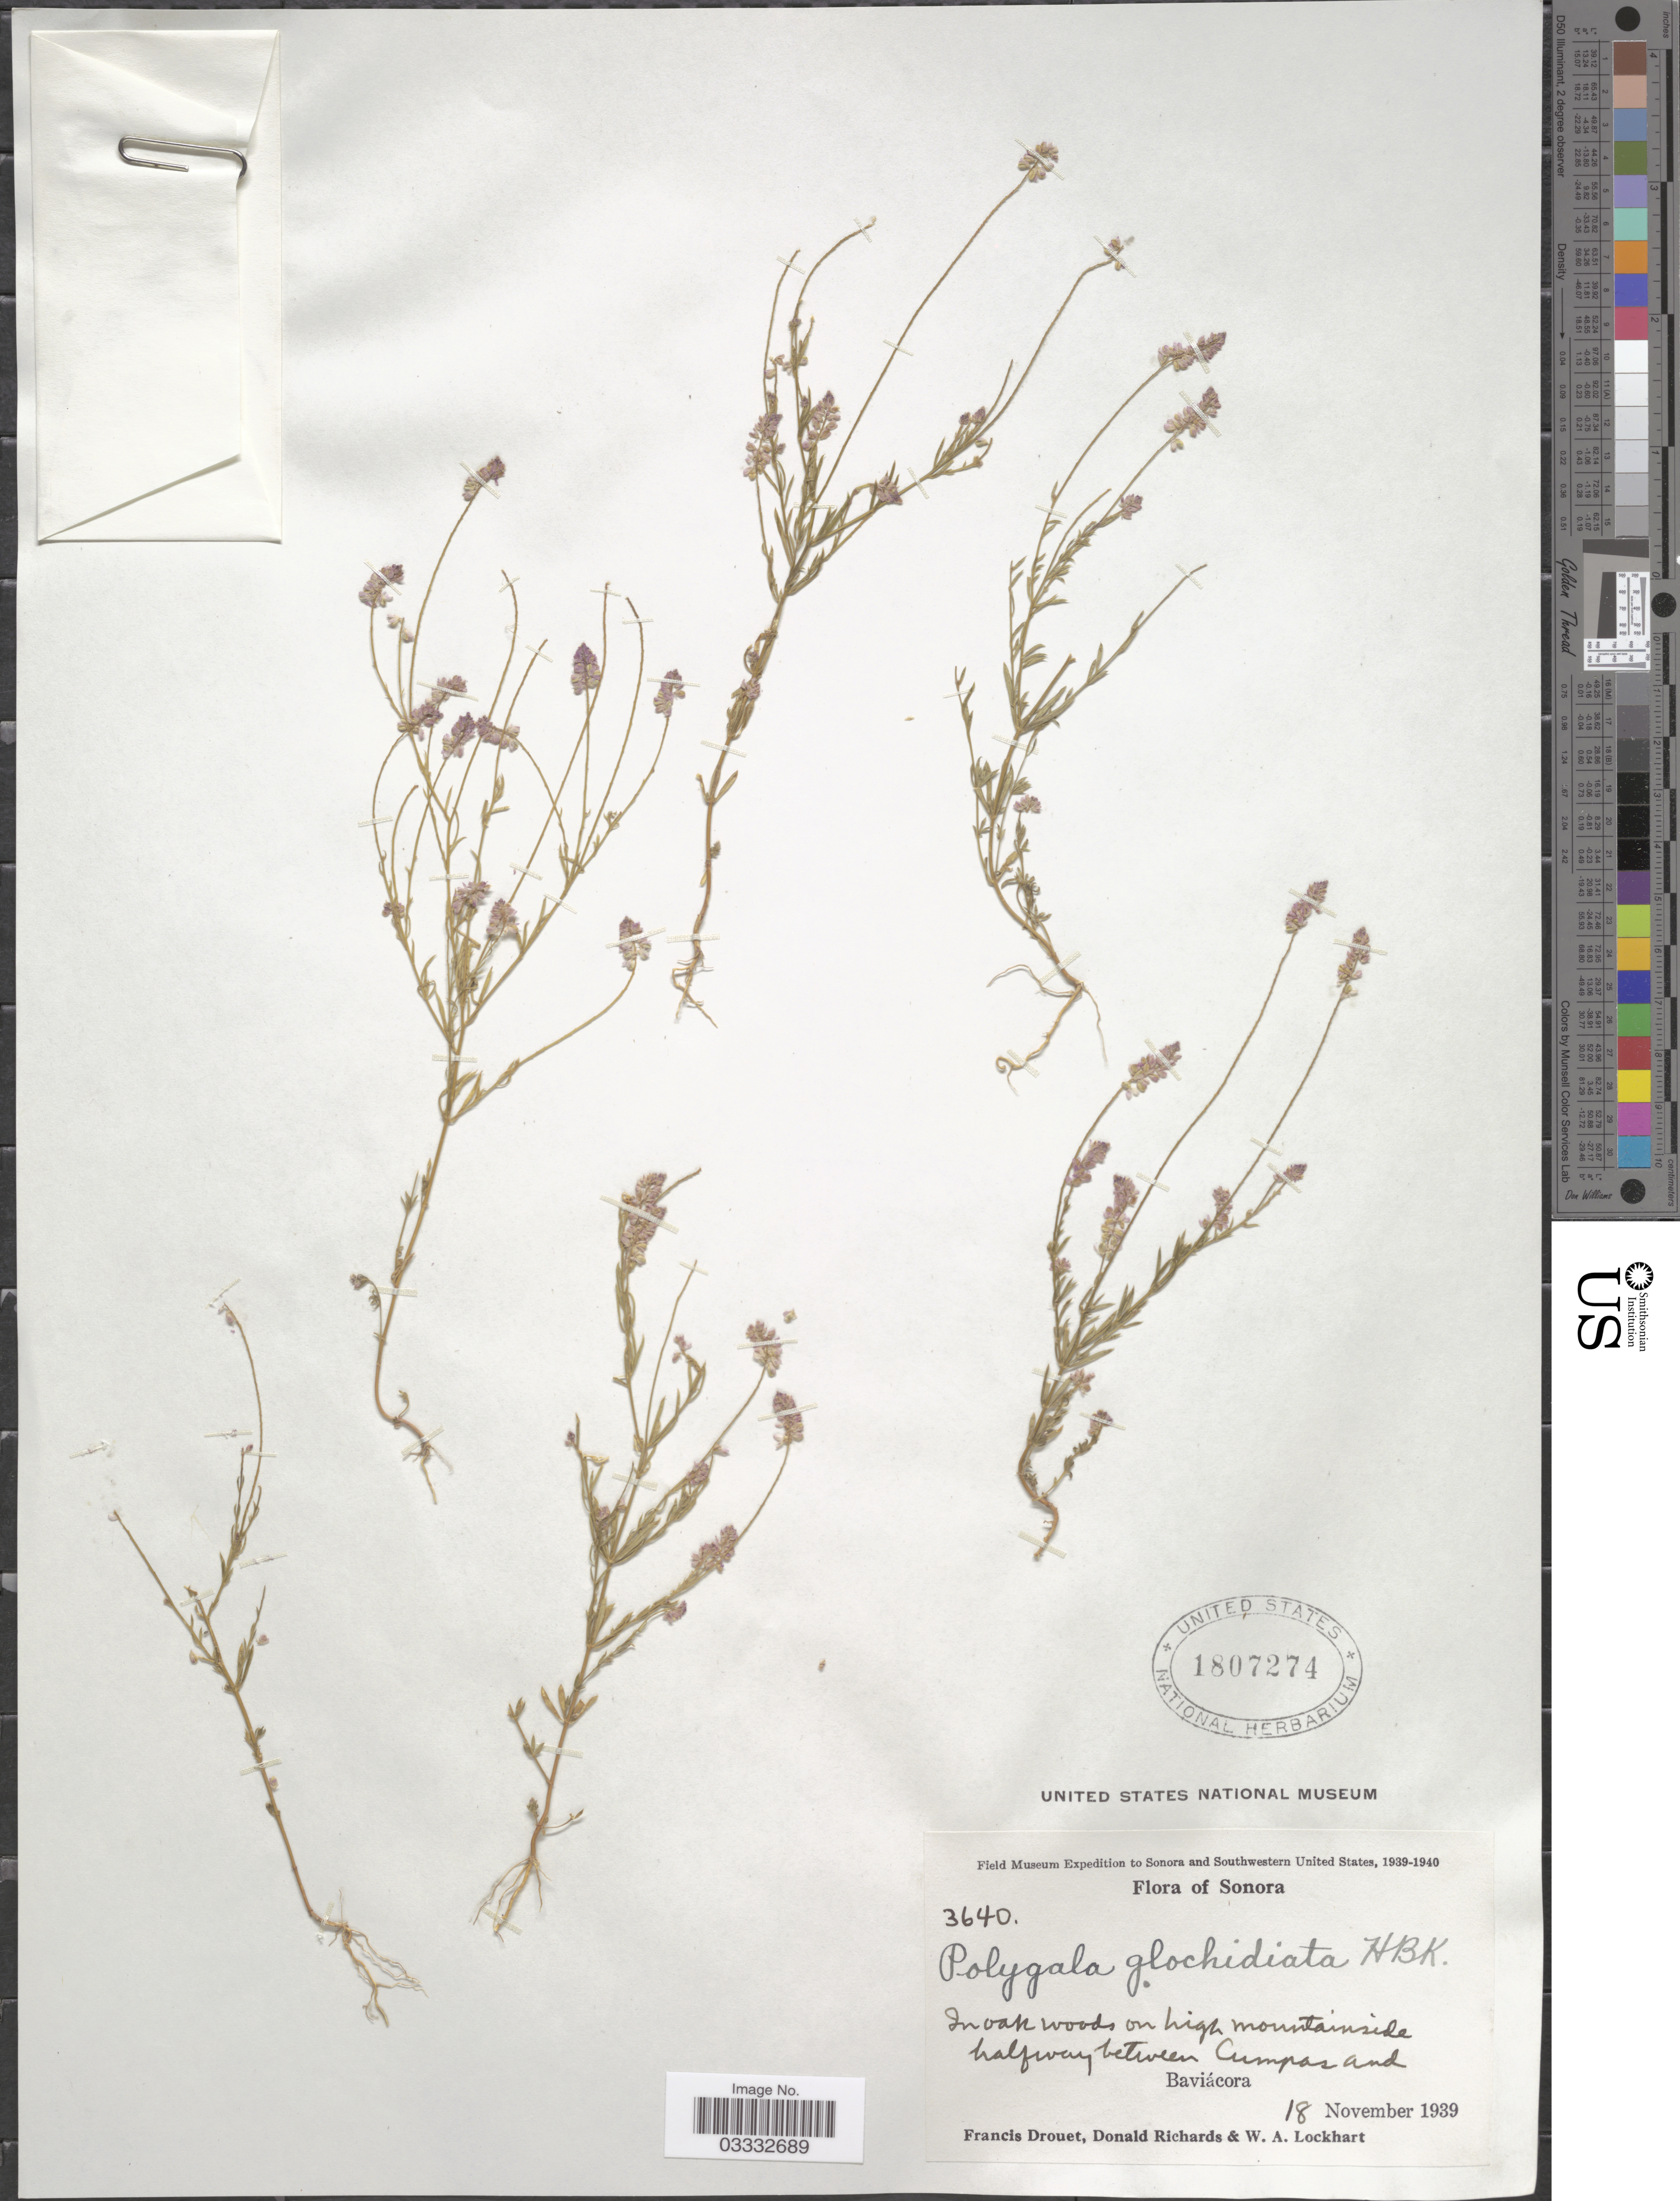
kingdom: Plantae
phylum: Tracheophyta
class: Magnoliopsida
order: Fabales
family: Polygalaceae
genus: Polygala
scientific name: Polygala glochidiata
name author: Kunth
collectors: F. E. Drouet, D. Richards & W. Lockhart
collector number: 3640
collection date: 1939-11-18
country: Mexico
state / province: Sonora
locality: On high mountainside halfway between Cumpas and Baviácora.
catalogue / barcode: US 1807274